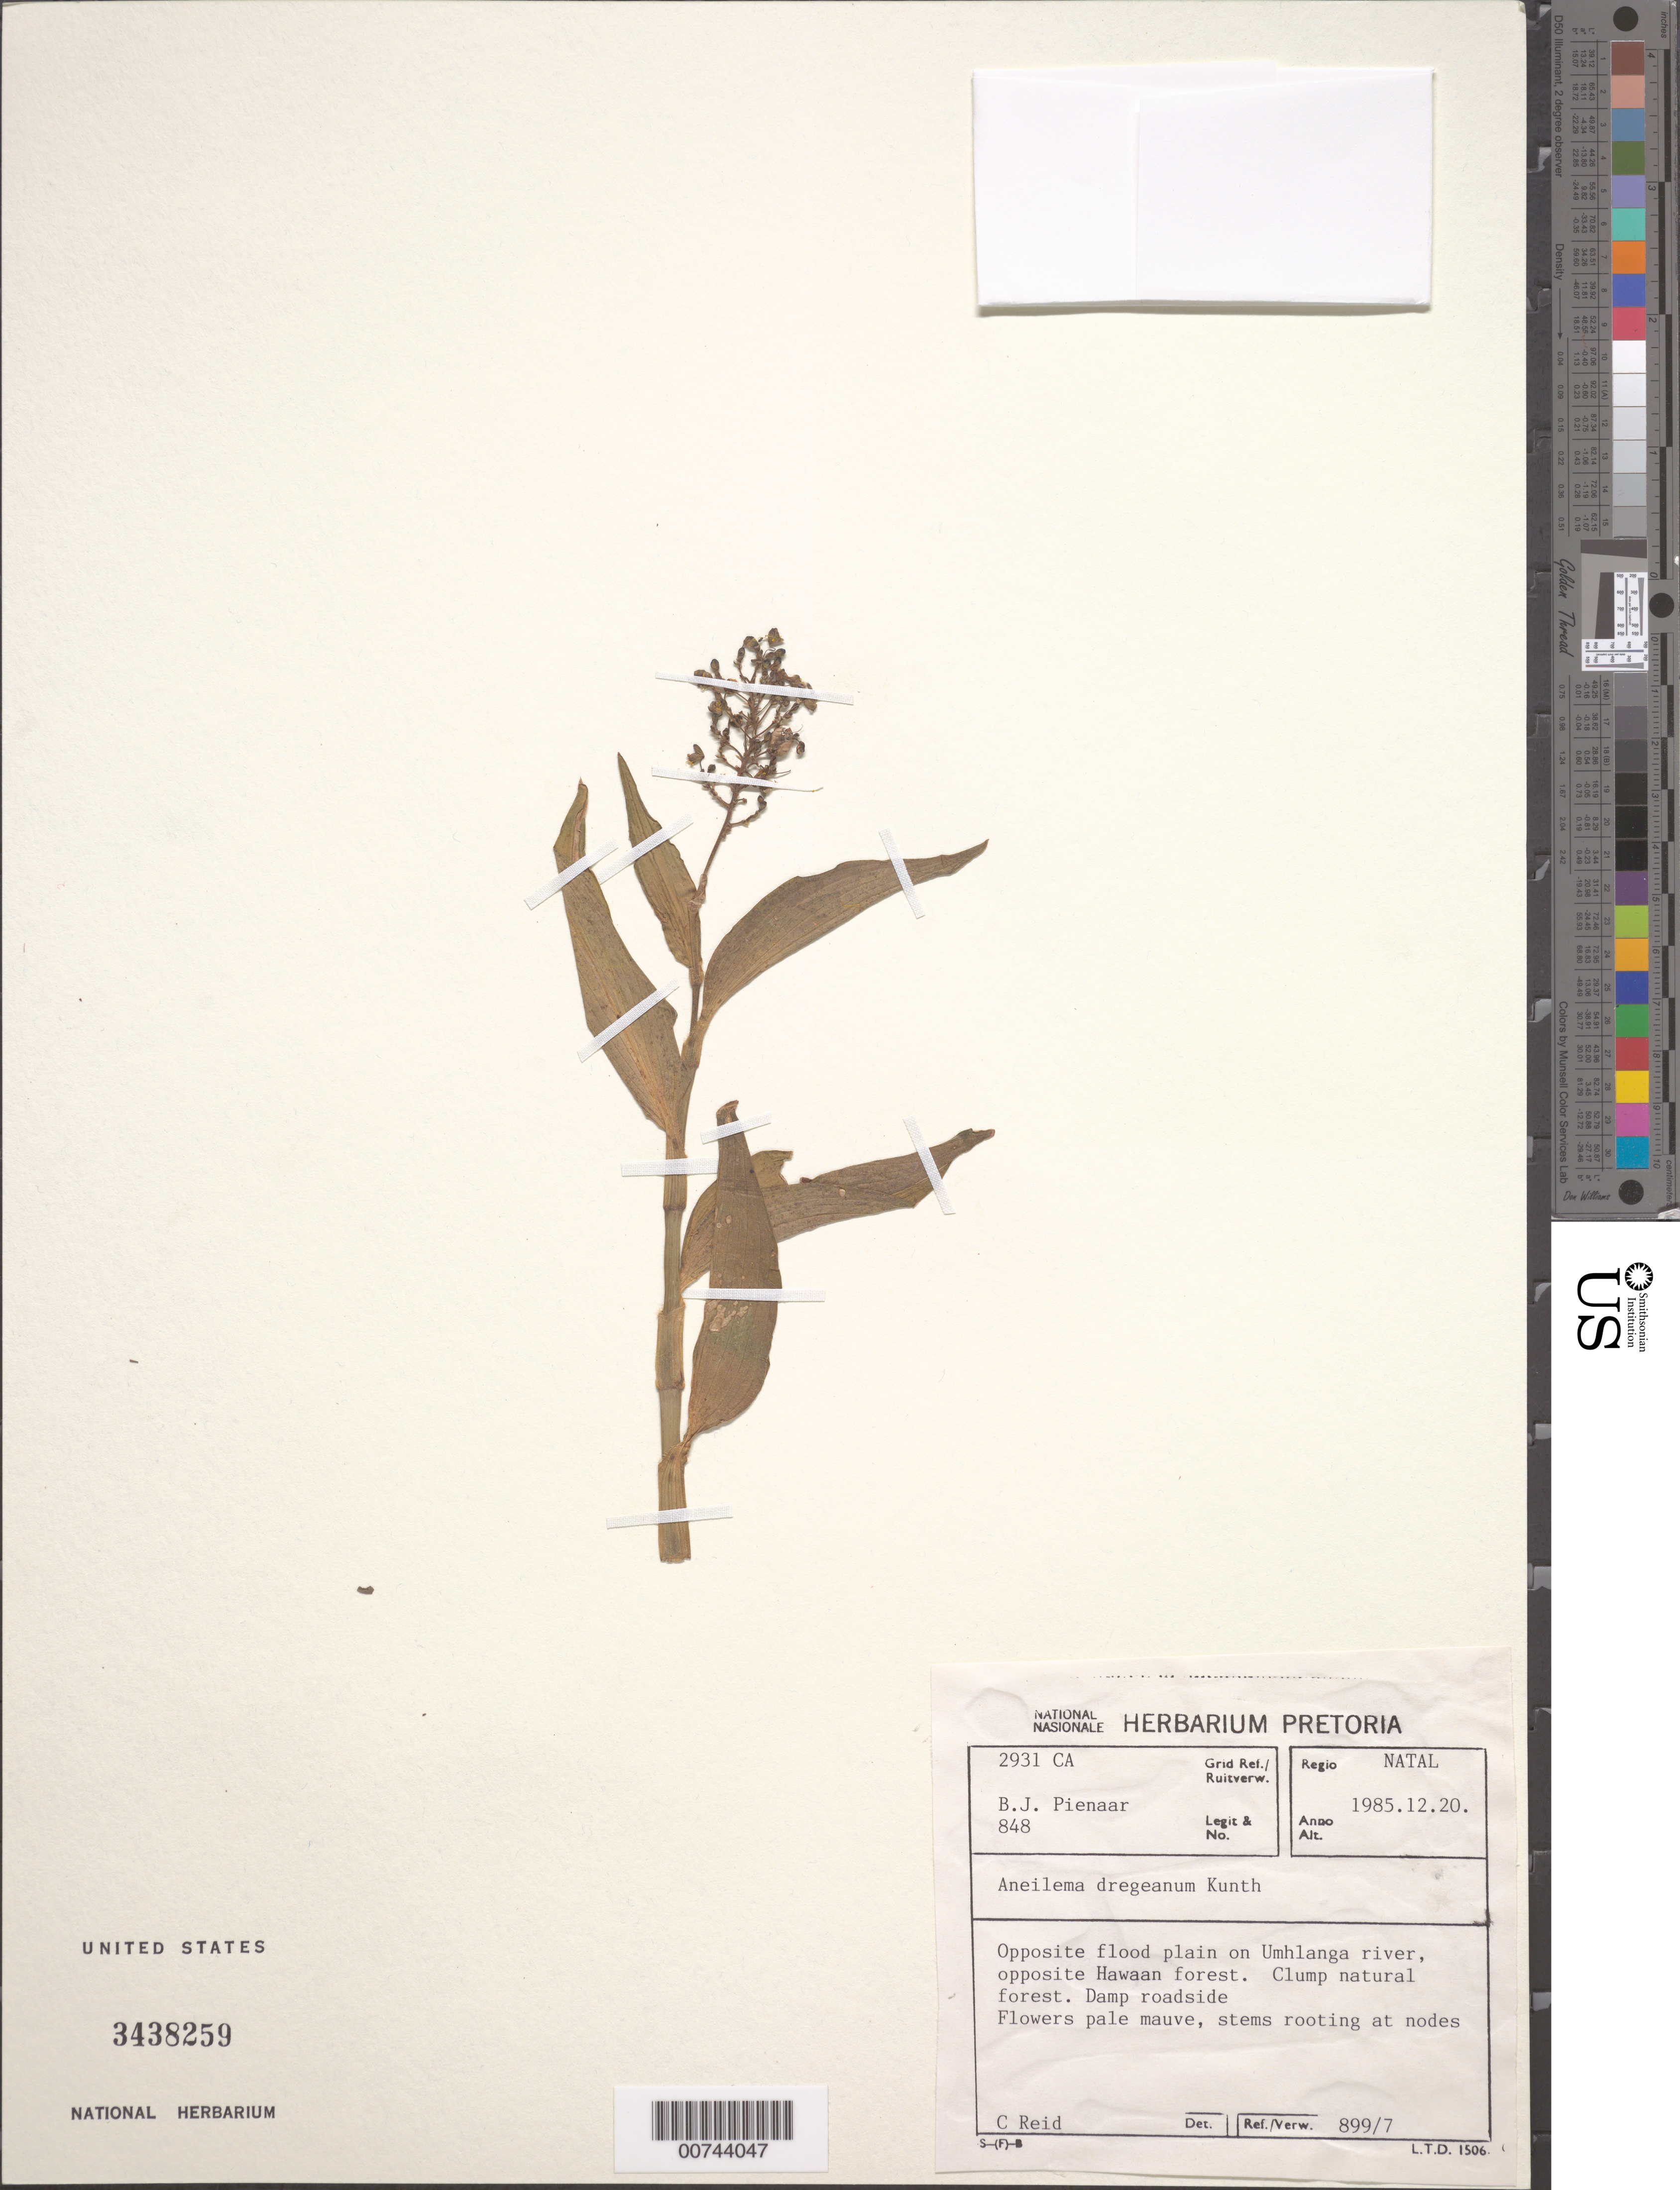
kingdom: Plantae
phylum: Tracheophyta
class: Liliopsida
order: Commelinales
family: Commelinaceae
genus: Aneilema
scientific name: Aneilema dregeanum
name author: Kunth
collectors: B. Pienaar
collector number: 848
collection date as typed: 20 Dec 1985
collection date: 1985-12-20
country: South Africa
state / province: KwaZulu-Natal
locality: On Umhlanga River.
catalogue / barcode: US 3438259